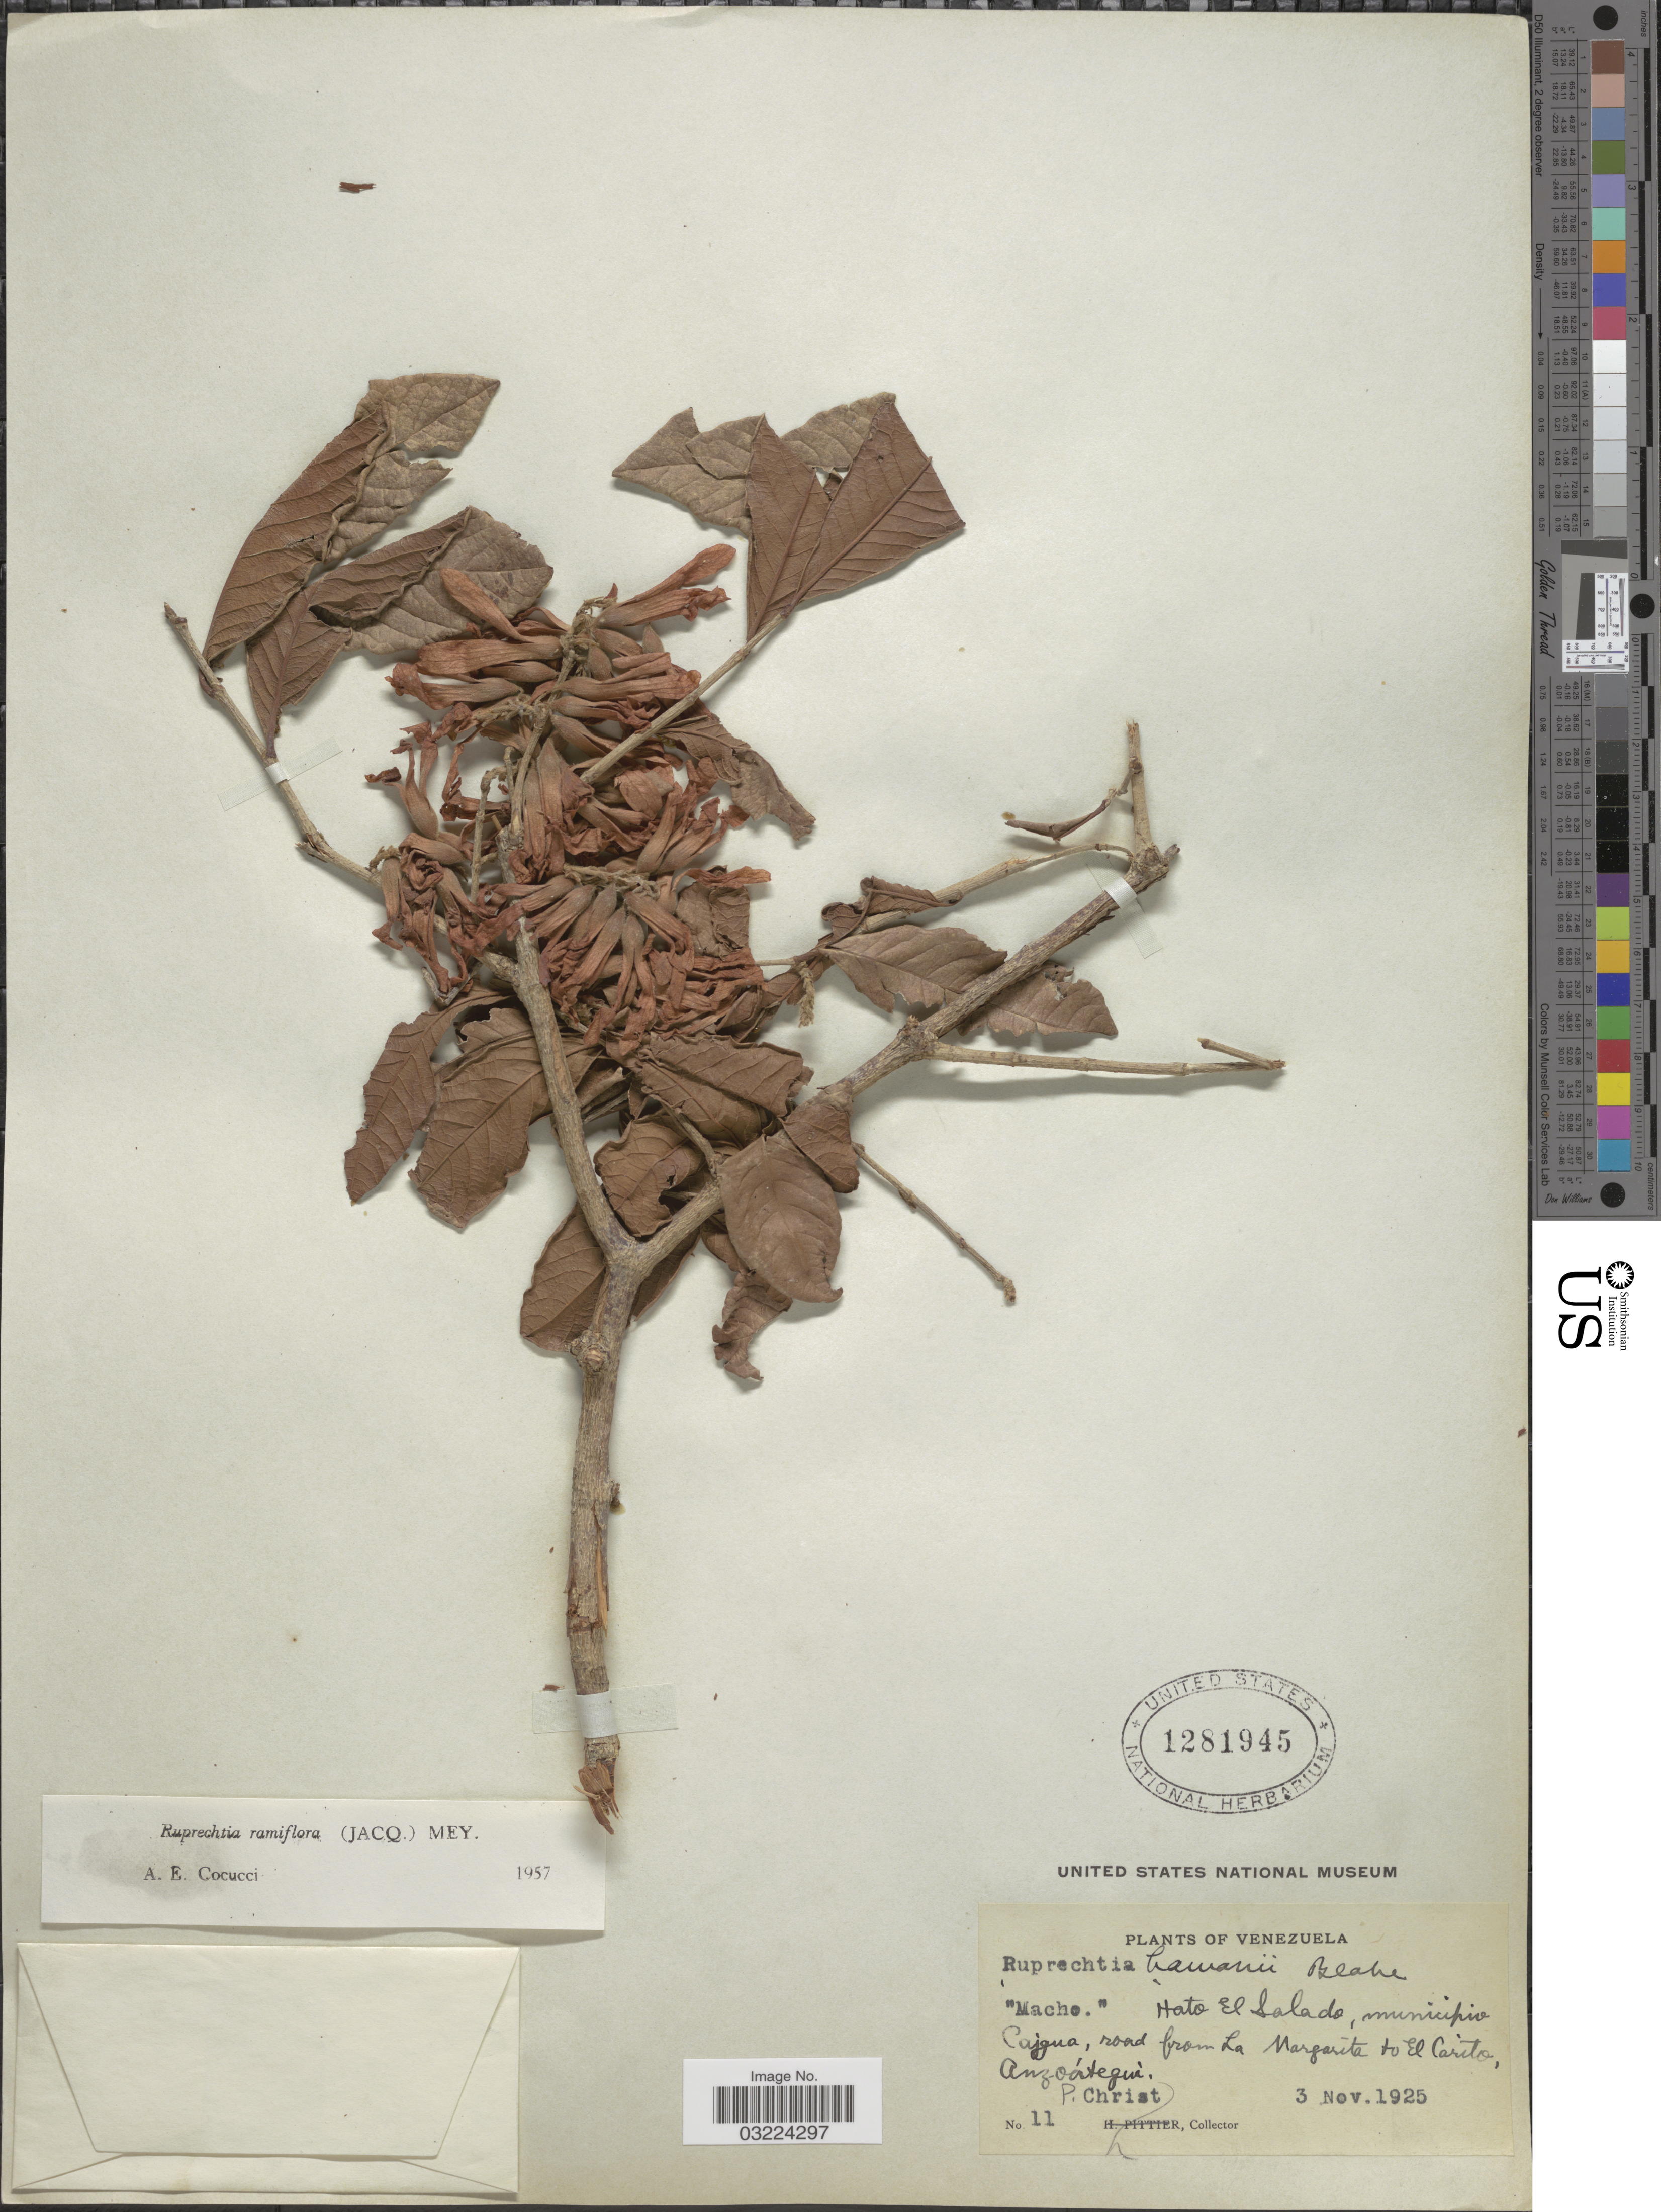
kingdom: Plantae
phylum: Tracheophyta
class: Magnoliopsida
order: Caryophyllales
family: Polygonaceae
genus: Ruprechtia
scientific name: Ruprechtia ramiflora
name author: (Jacq.) C.A. Mey.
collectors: P. Christ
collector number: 11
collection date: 1925-11-03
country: Venezuela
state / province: Anzoategui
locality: Hato El Salado, municipio Cajgua, road from La Margarita to El Carito.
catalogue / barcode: US 1281945